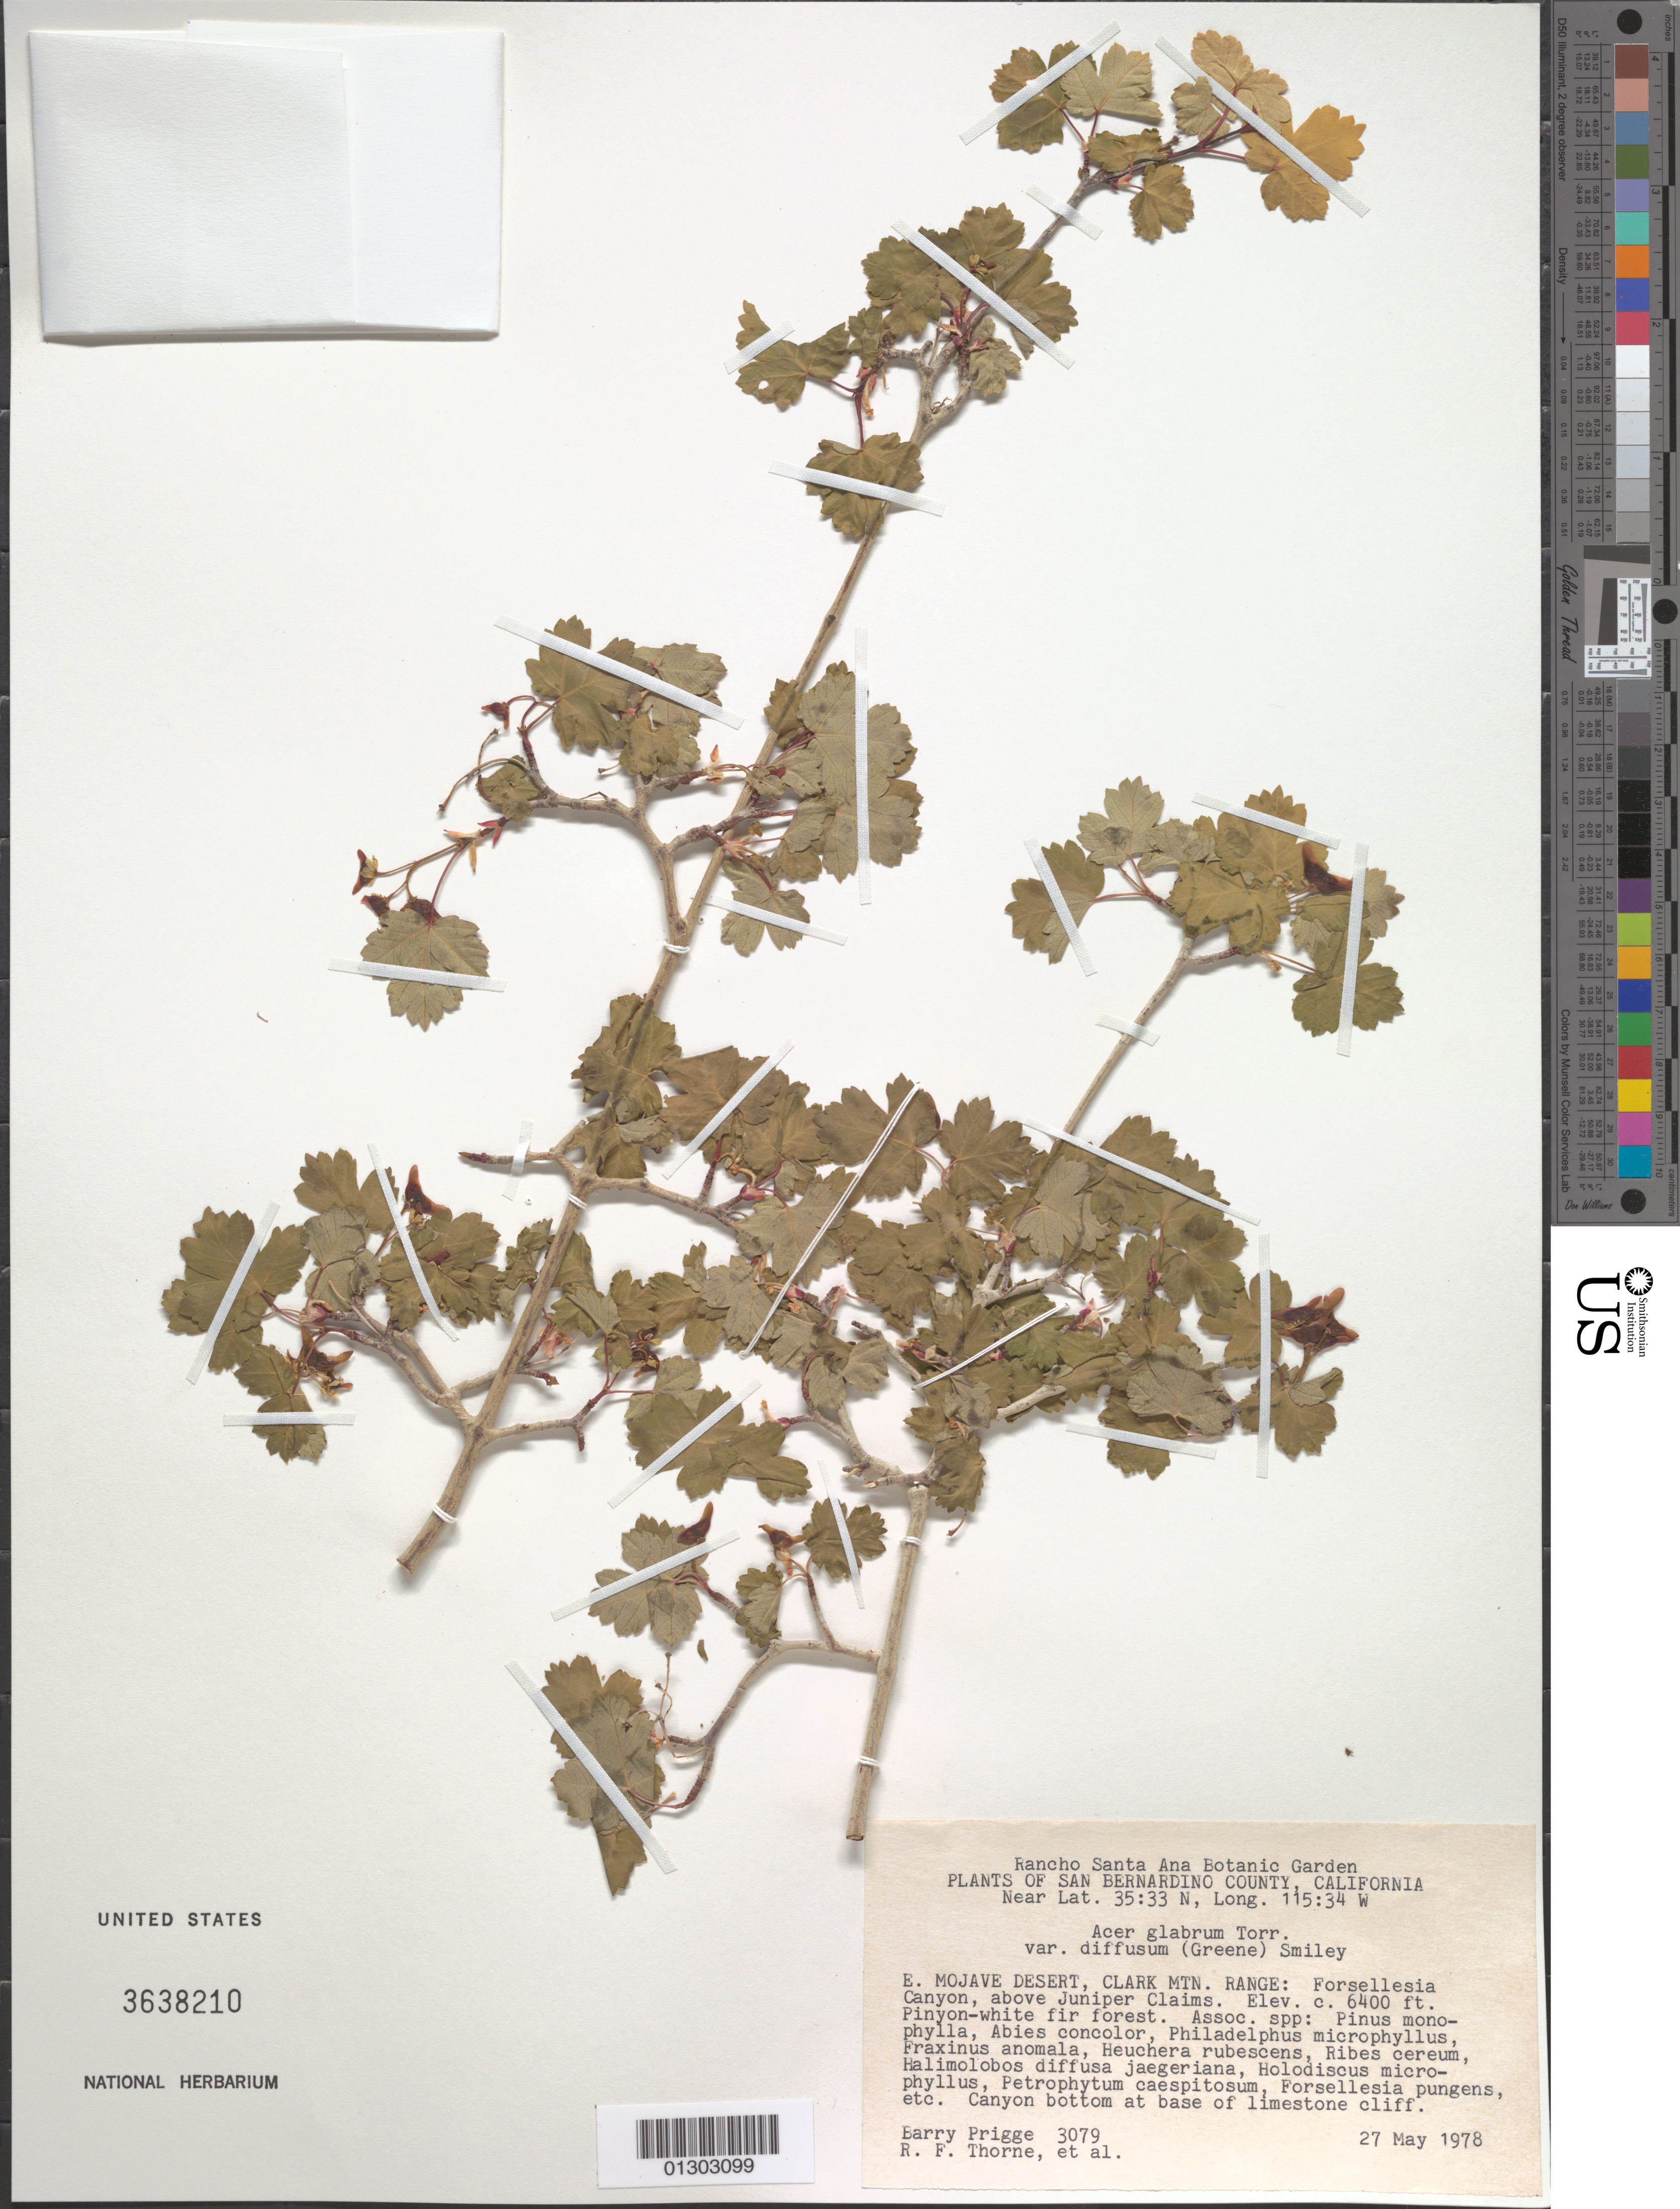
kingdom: Plantae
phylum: Tracheophyta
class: Magnoliopsida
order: Sapindales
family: Sapindaceae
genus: Acer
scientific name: Acer glabrum subsp. diffusum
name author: (Greene) A.E. Murray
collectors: B. Prigge et al.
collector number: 3079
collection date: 1978-05-27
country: United States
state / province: California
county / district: San Bernardino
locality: San Bernadino County, E. Mojave Desert, Clark Mtn. Range: Forsellesia Canyon above Juniper Claims.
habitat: Pinyon-white fir forest, canyon bottom at base of limestone cliff.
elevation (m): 1951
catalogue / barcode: US 3638210